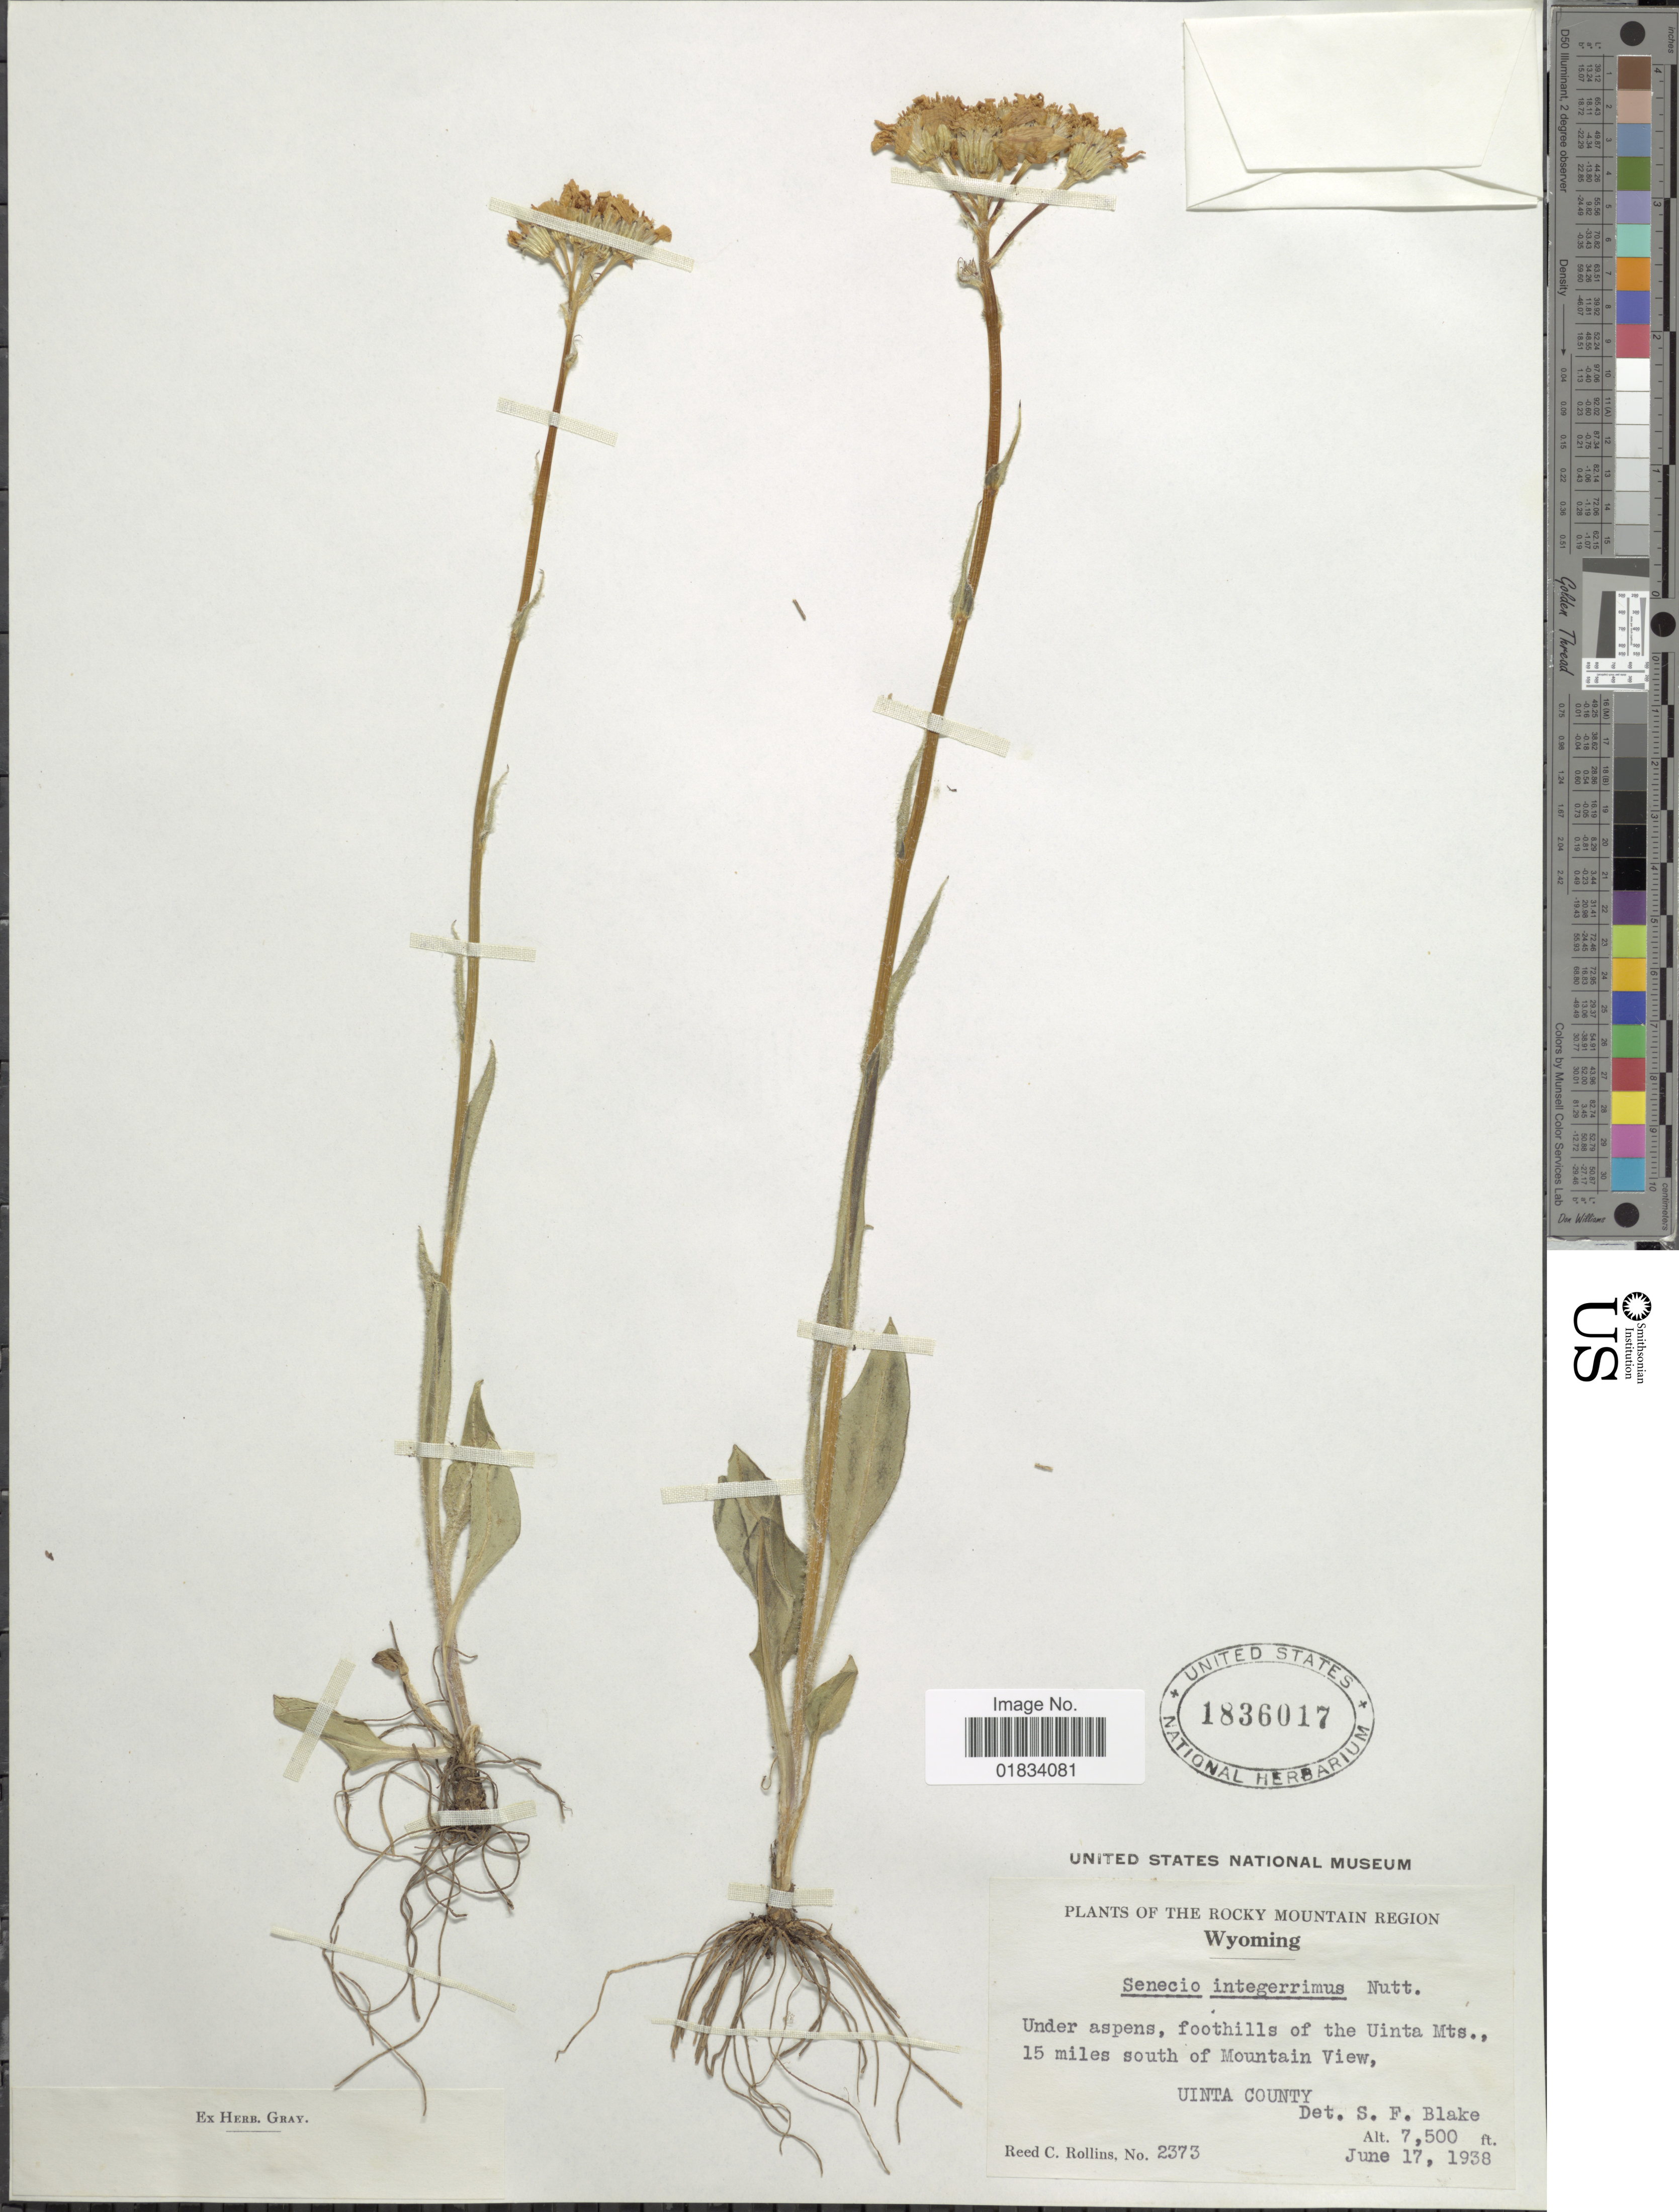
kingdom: Plantae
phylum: Tracheophyta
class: Magnoliopsida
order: Asterales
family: Asteraceae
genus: Senecio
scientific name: Senecio integerrimus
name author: Nutt.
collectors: R. C. Rollins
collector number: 2373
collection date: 1938-06-17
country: United States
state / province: Wyoming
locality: Rocky Mountain Region, Under aspens, foothills of the Uinta Mts., 15 miles south of Mountain View, Uinta County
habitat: under aspens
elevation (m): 2286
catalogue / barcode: US 1836017